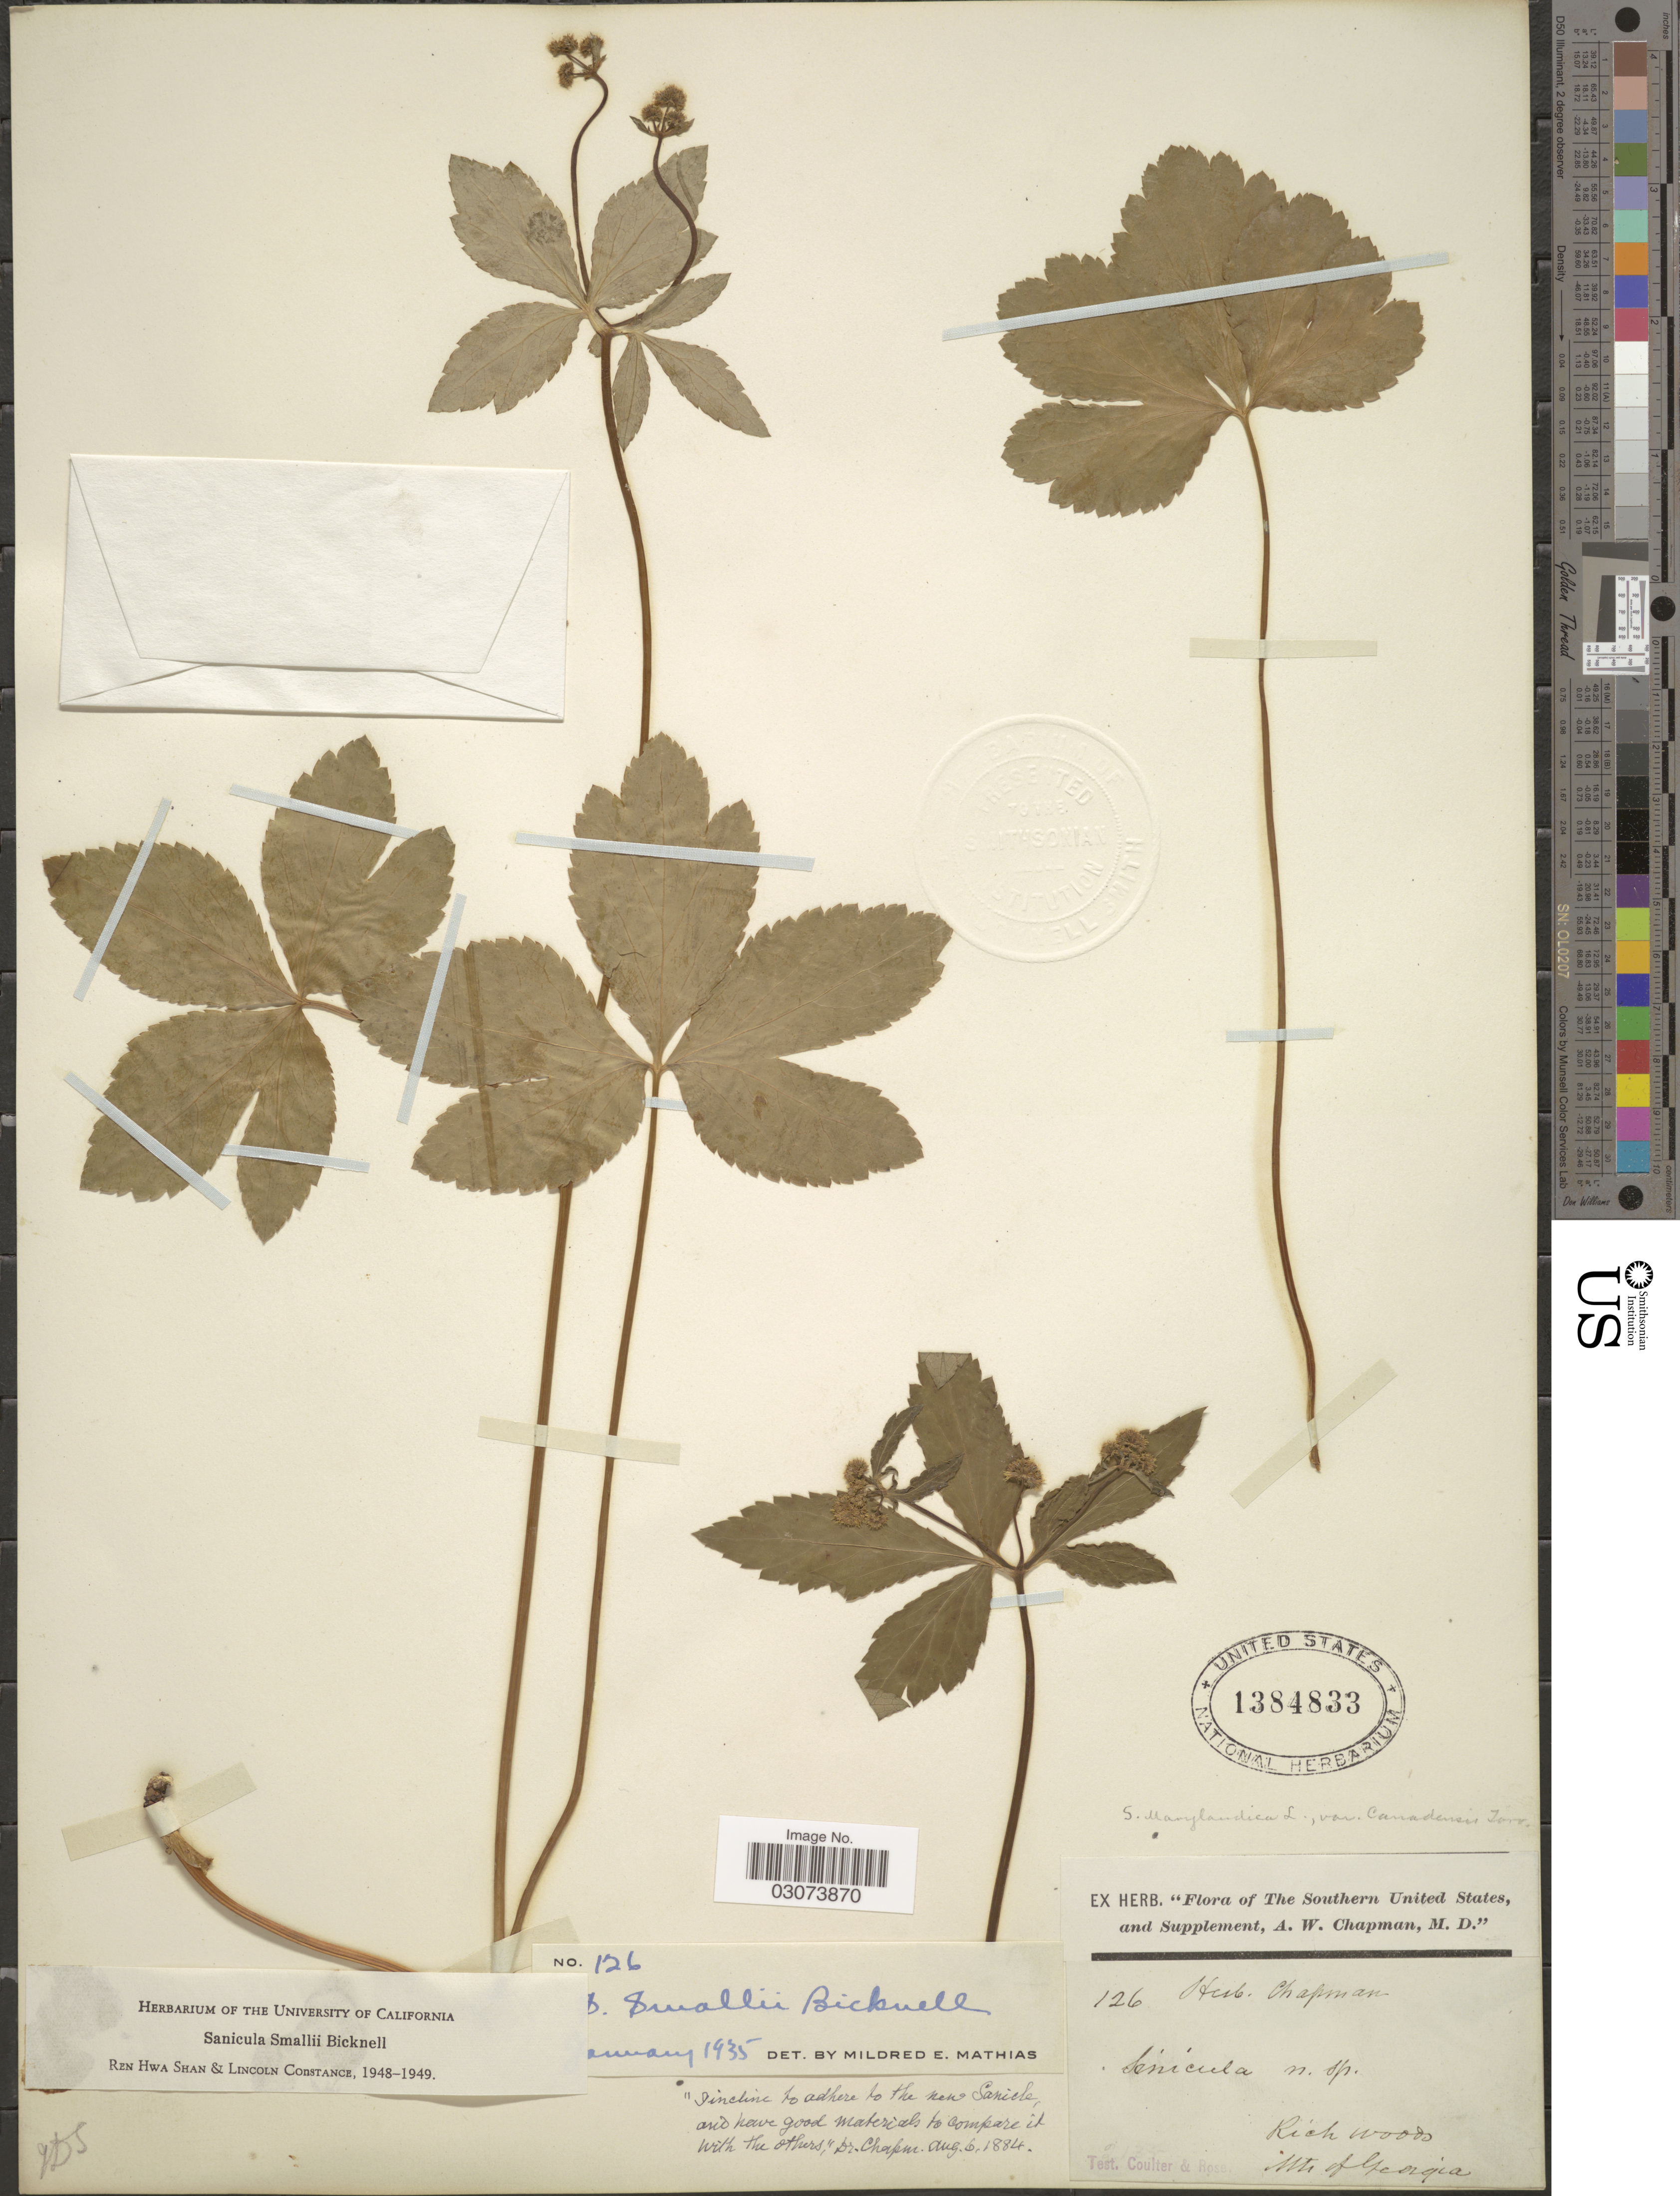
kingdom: Plantae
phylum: Tracheophyta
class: Magnoliopsida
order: Apiales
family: Apiaceae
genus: Sanicula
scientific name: Sanicula smallii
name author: E.P. Bicknell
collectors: A. W. Chapman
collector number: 126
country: United States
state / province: Georgia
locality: Southern United States. Mts of Georgia.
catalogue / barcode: US 1384833